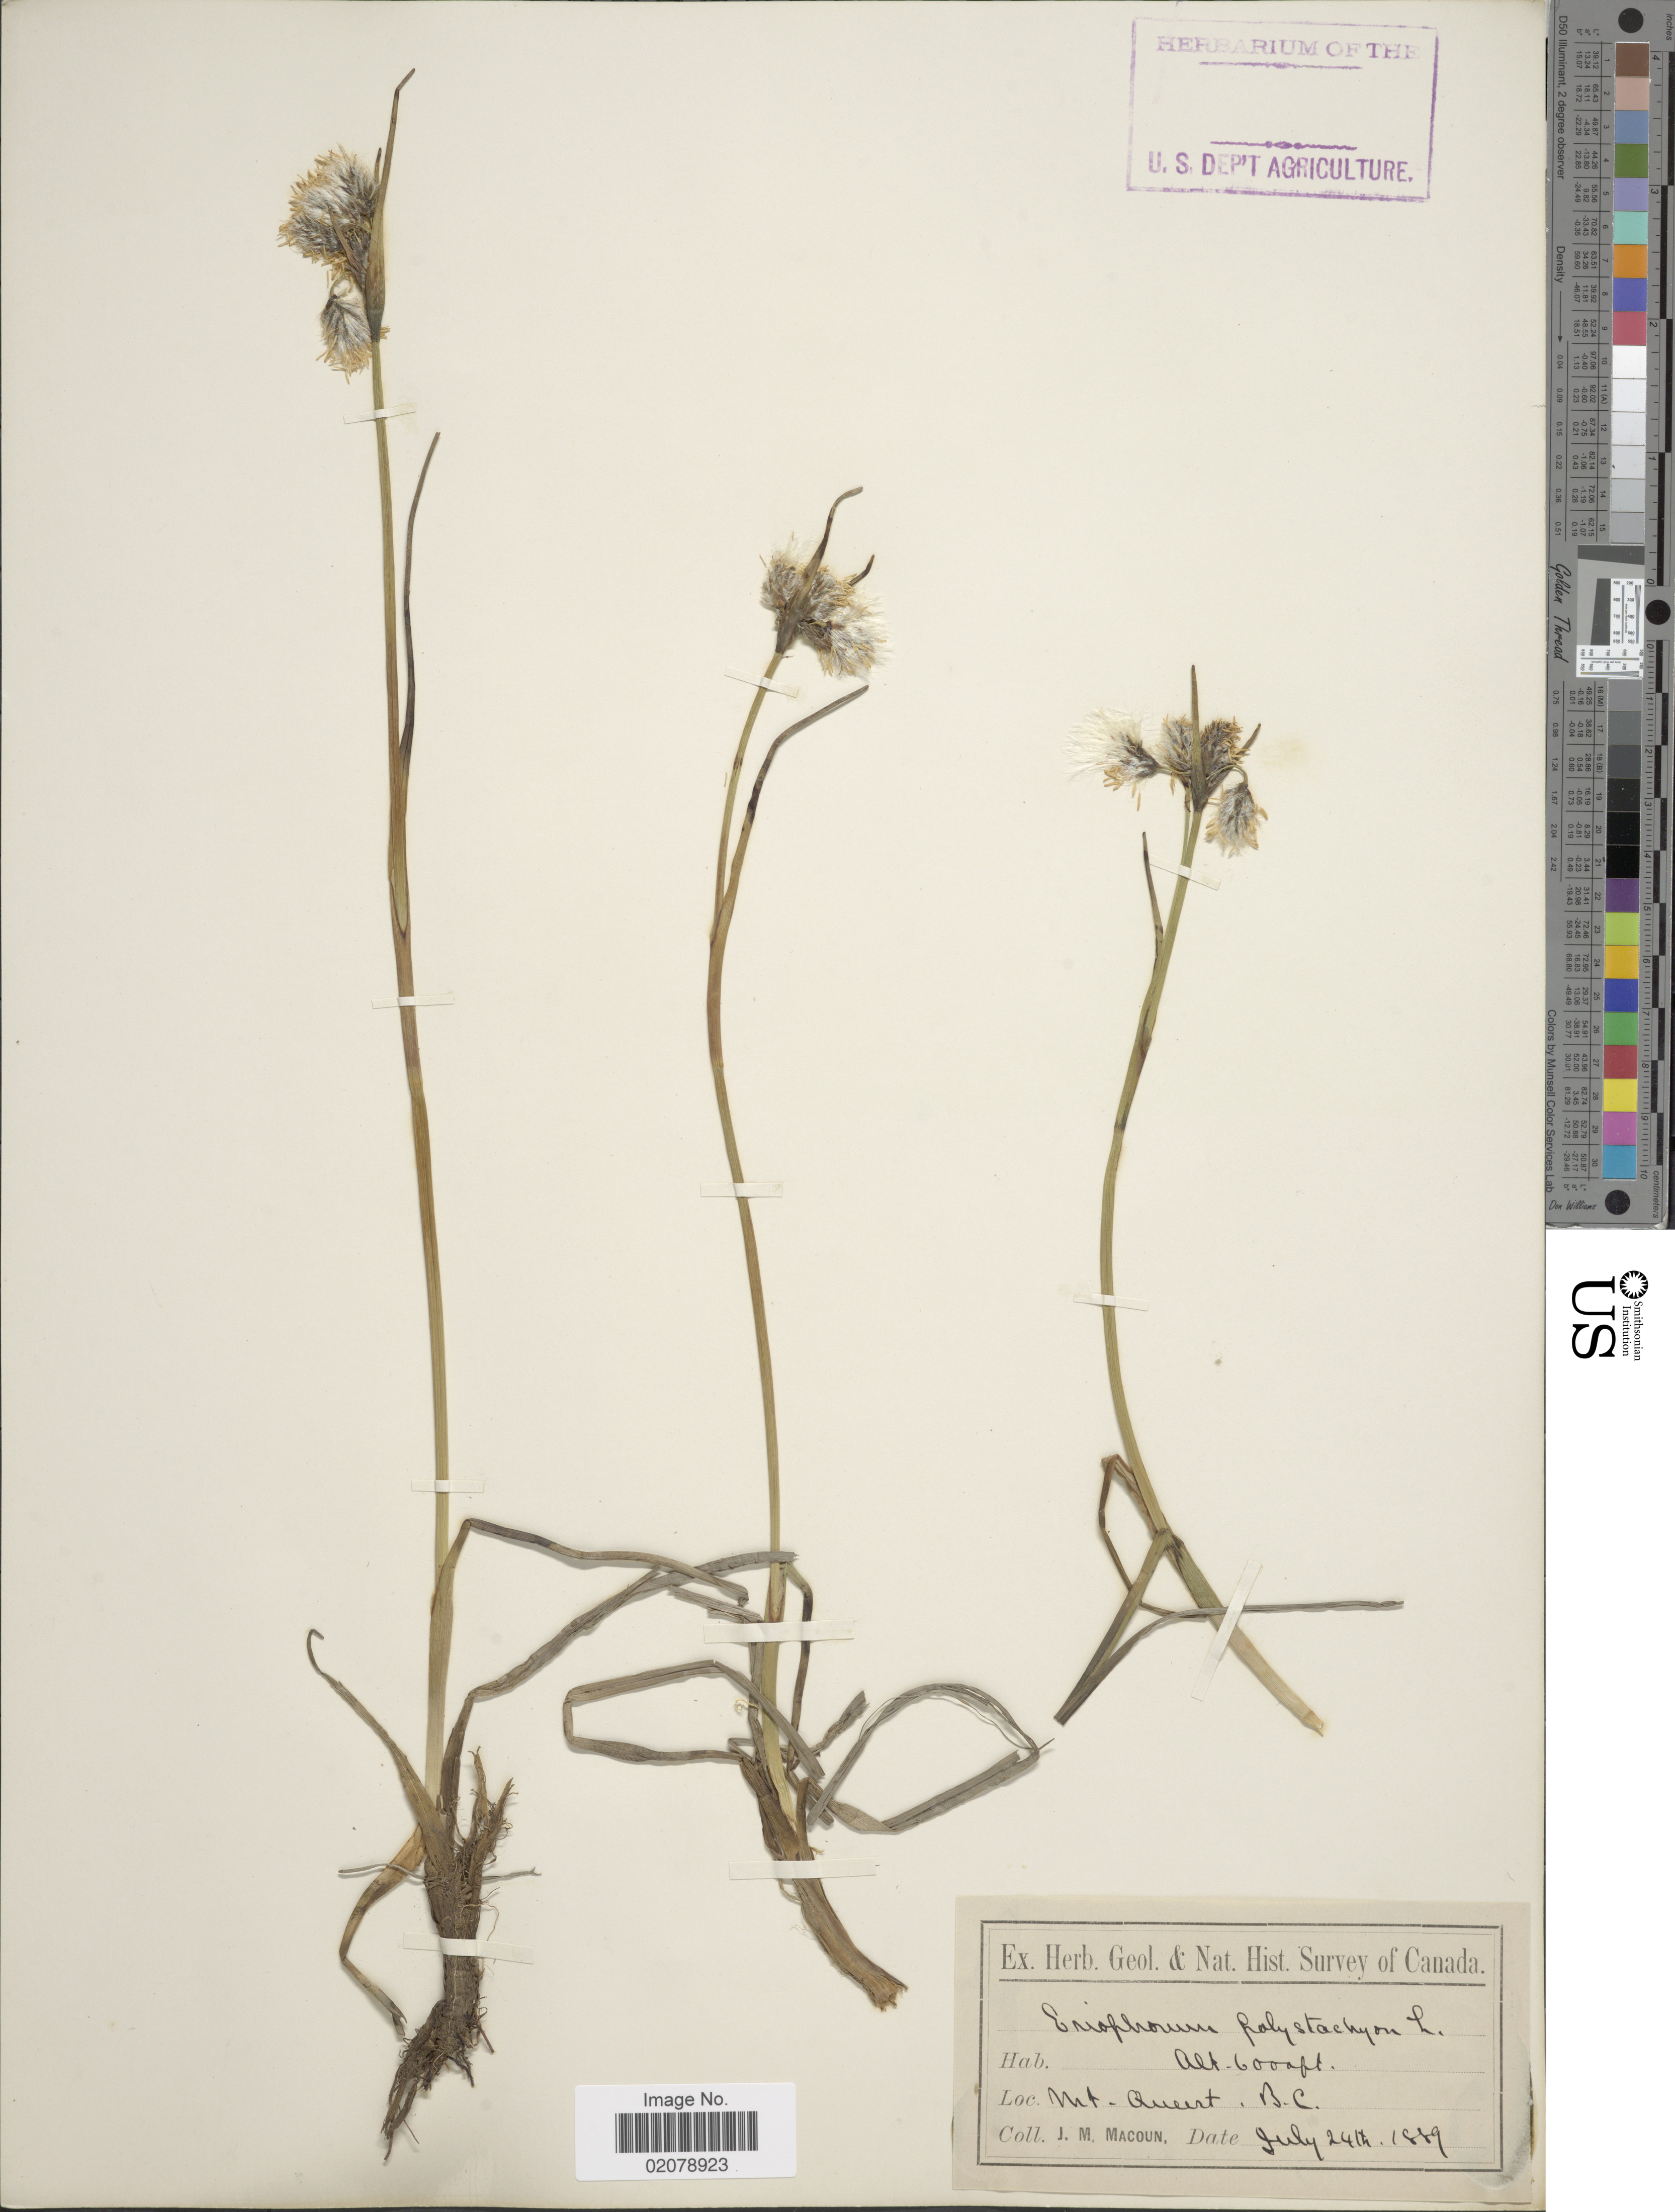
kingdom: Plantae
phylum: Tracheophyta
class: Liliopsida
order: Poales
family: Cyperaceae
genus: Eriophorum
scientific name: Eriophorum viridicarinatum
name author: (Englem.) Fernald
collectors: J. M. Macoun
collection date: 1889-07-24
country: Canada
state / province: British Columbia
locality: Mt. Queest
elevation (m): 1829